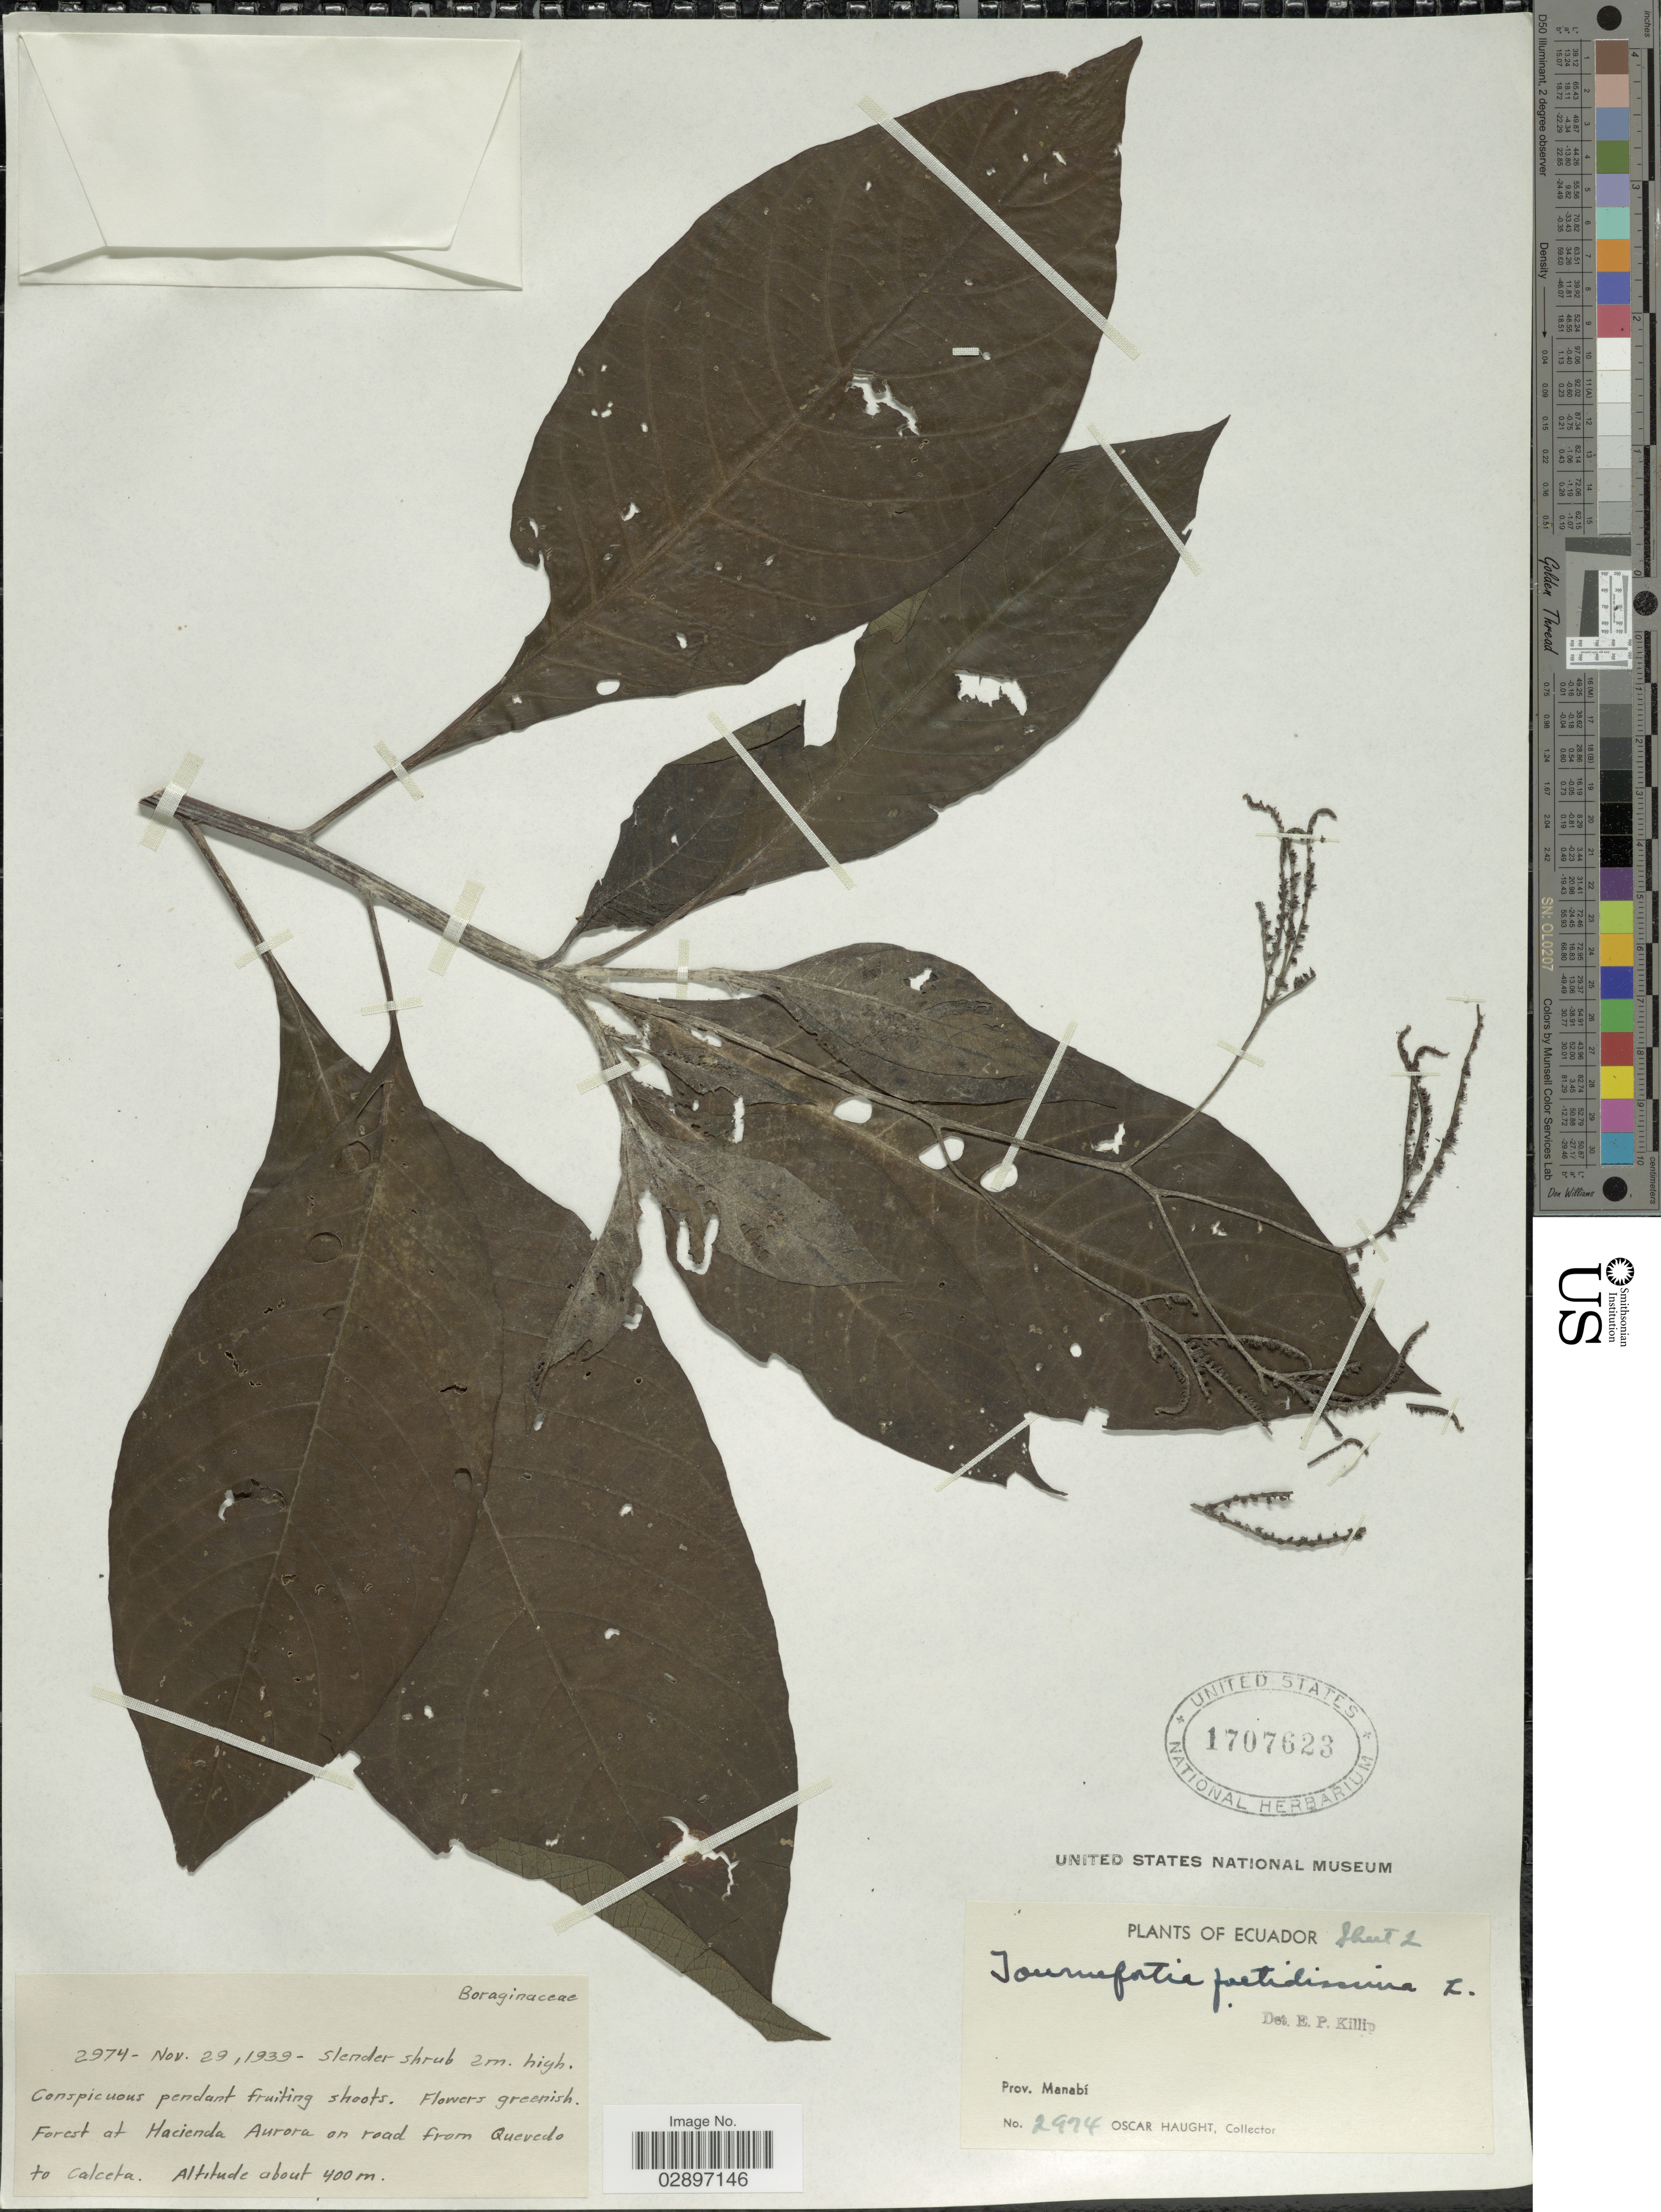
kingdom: Plantae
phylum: Tracheophyta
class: Magnoliopsida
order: Boraginales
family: Heliotropiaceae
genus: Tournefortia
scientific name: Tournefortia foetidissima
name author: L.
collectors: O. L. Haught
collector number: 2974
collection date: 1939-11-29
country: Ecuador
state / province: Manabí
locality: Forest at Hacienda Aurora on road from Quevedo to Calceta.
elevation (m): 400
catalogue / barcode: US 1707623